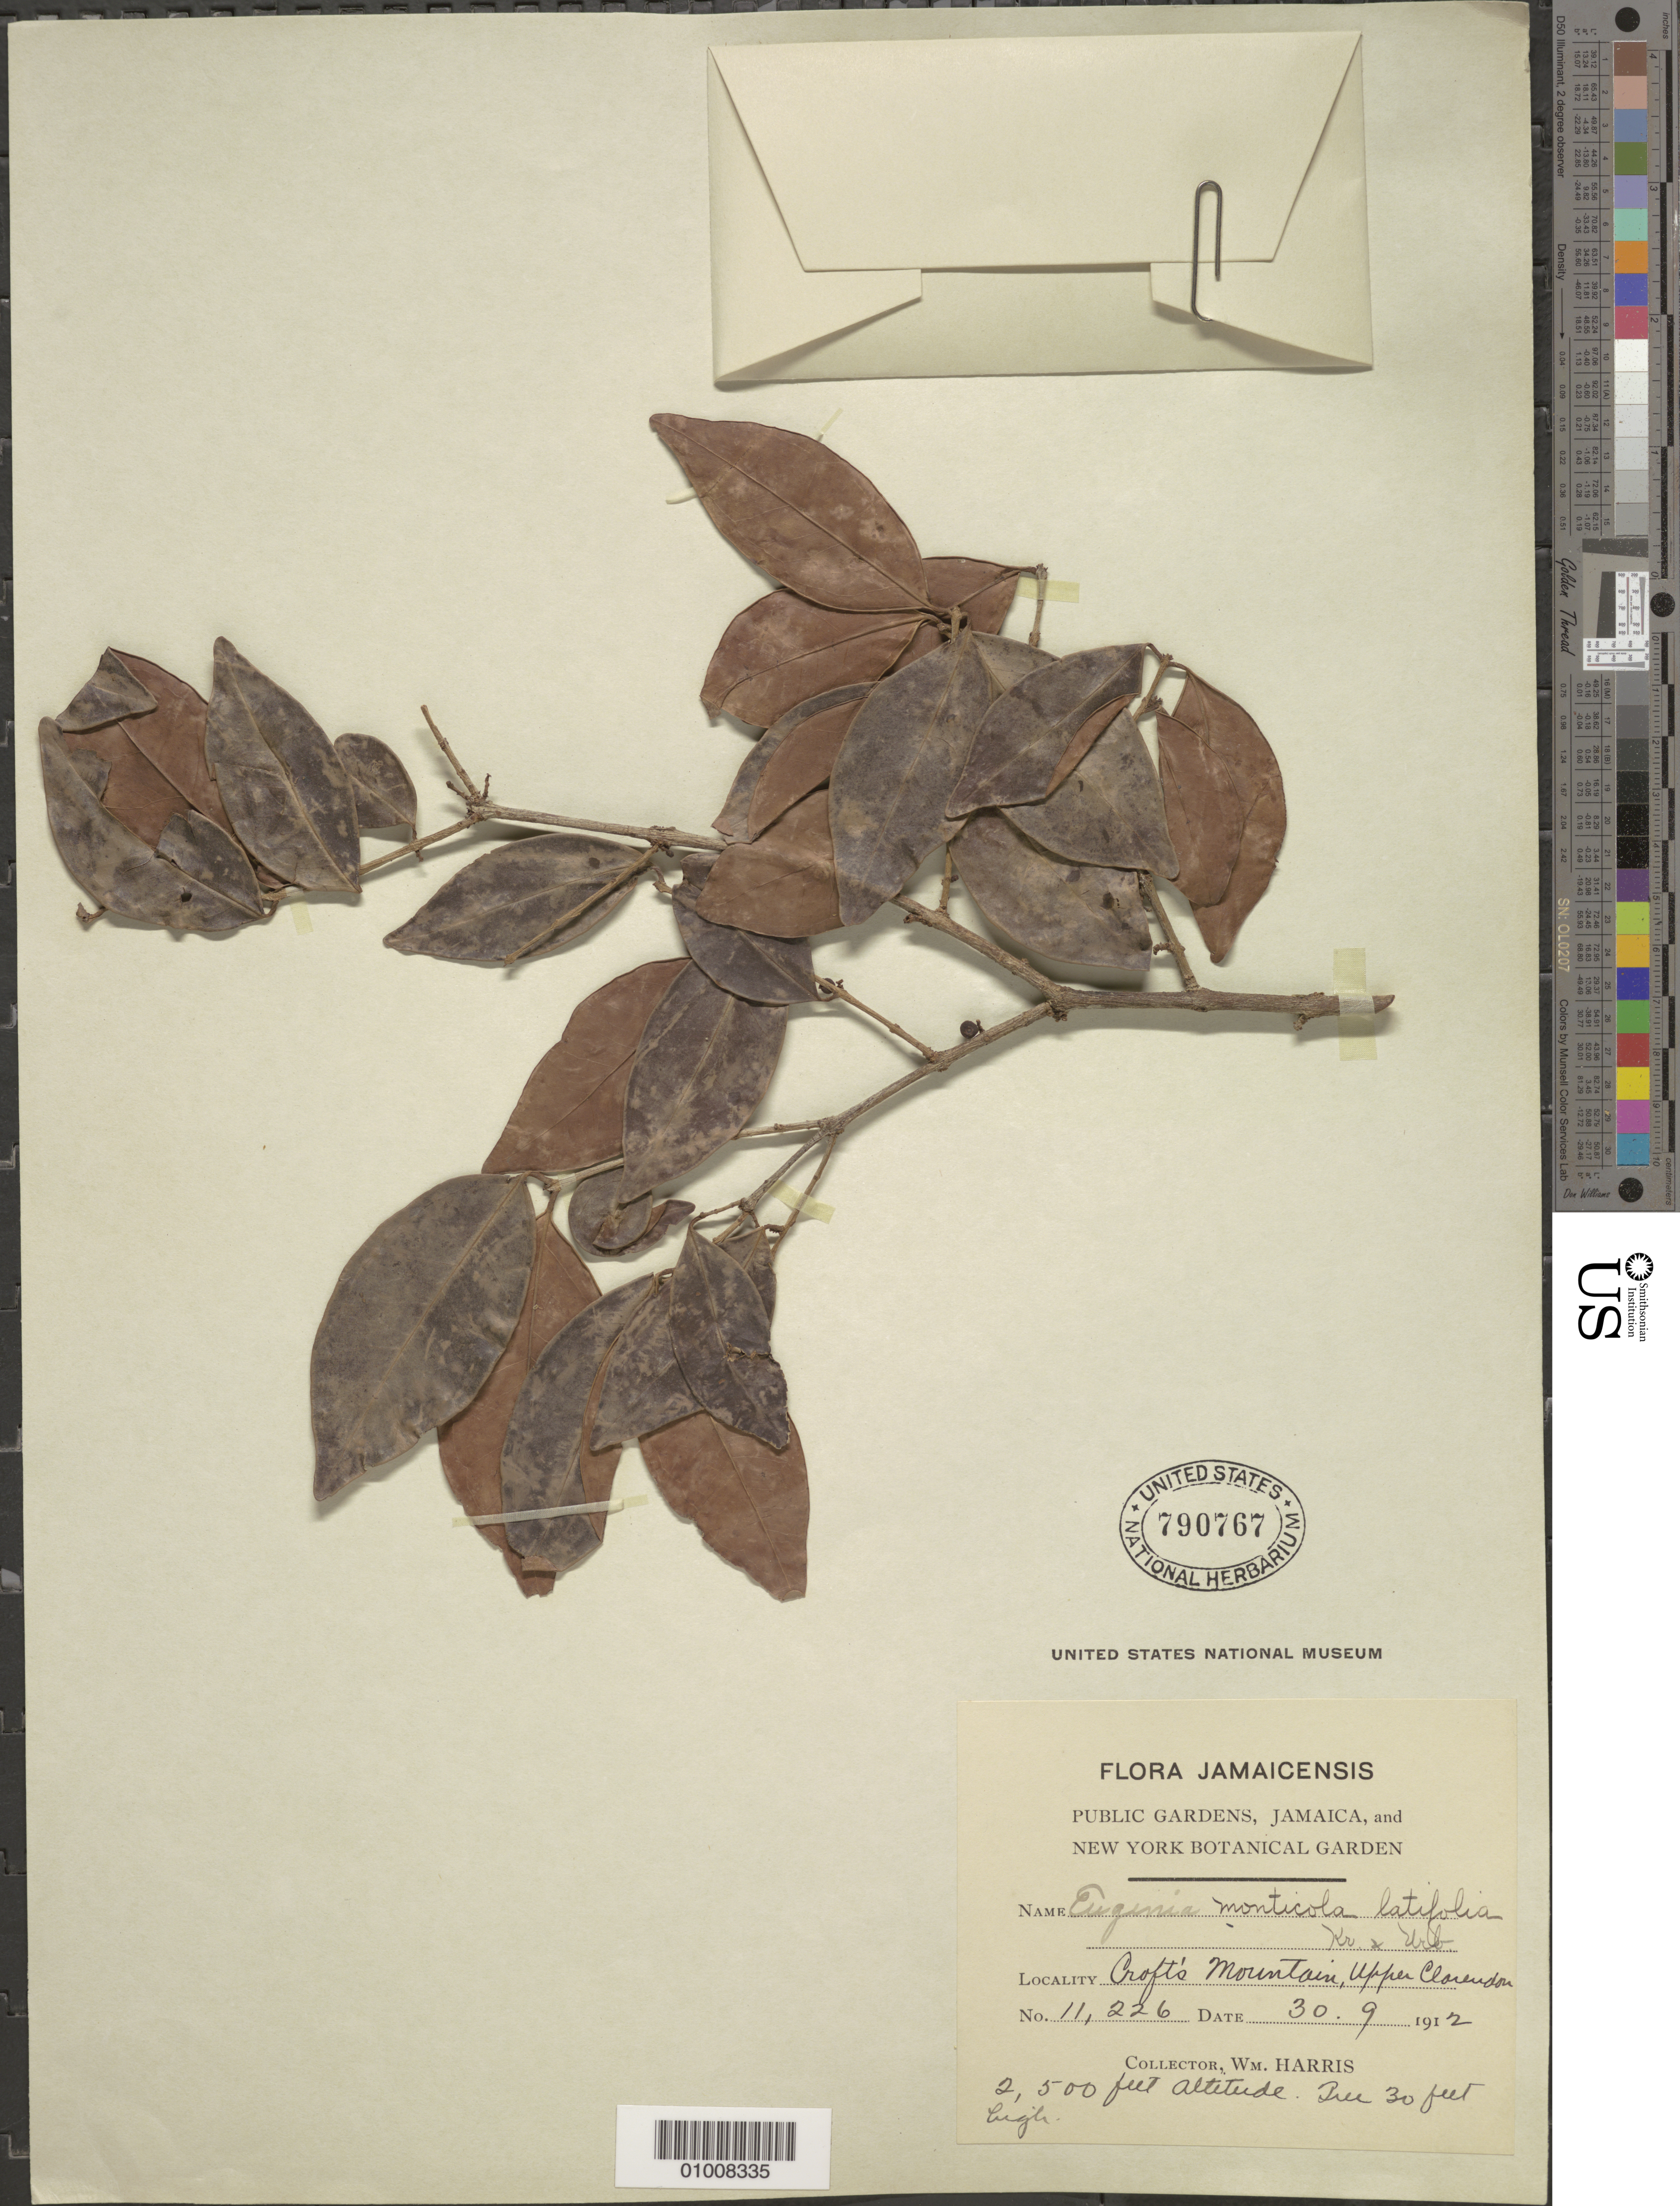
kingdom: Plantae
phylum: Tracheophyta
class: Magnoliopsida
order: Myrtales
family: Myrtaceae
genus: Eugenia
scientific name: Eugenia monticola var. monticola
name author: (Sw.) DC.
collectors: W. Harris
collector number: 11226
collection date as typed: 30 Sep 1912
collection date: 1912-09-30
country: Jamaica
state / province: Clarendon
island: Jamaica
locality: Croft's Mountain, Upper Clarendon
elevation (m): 762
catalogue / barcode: US 790767